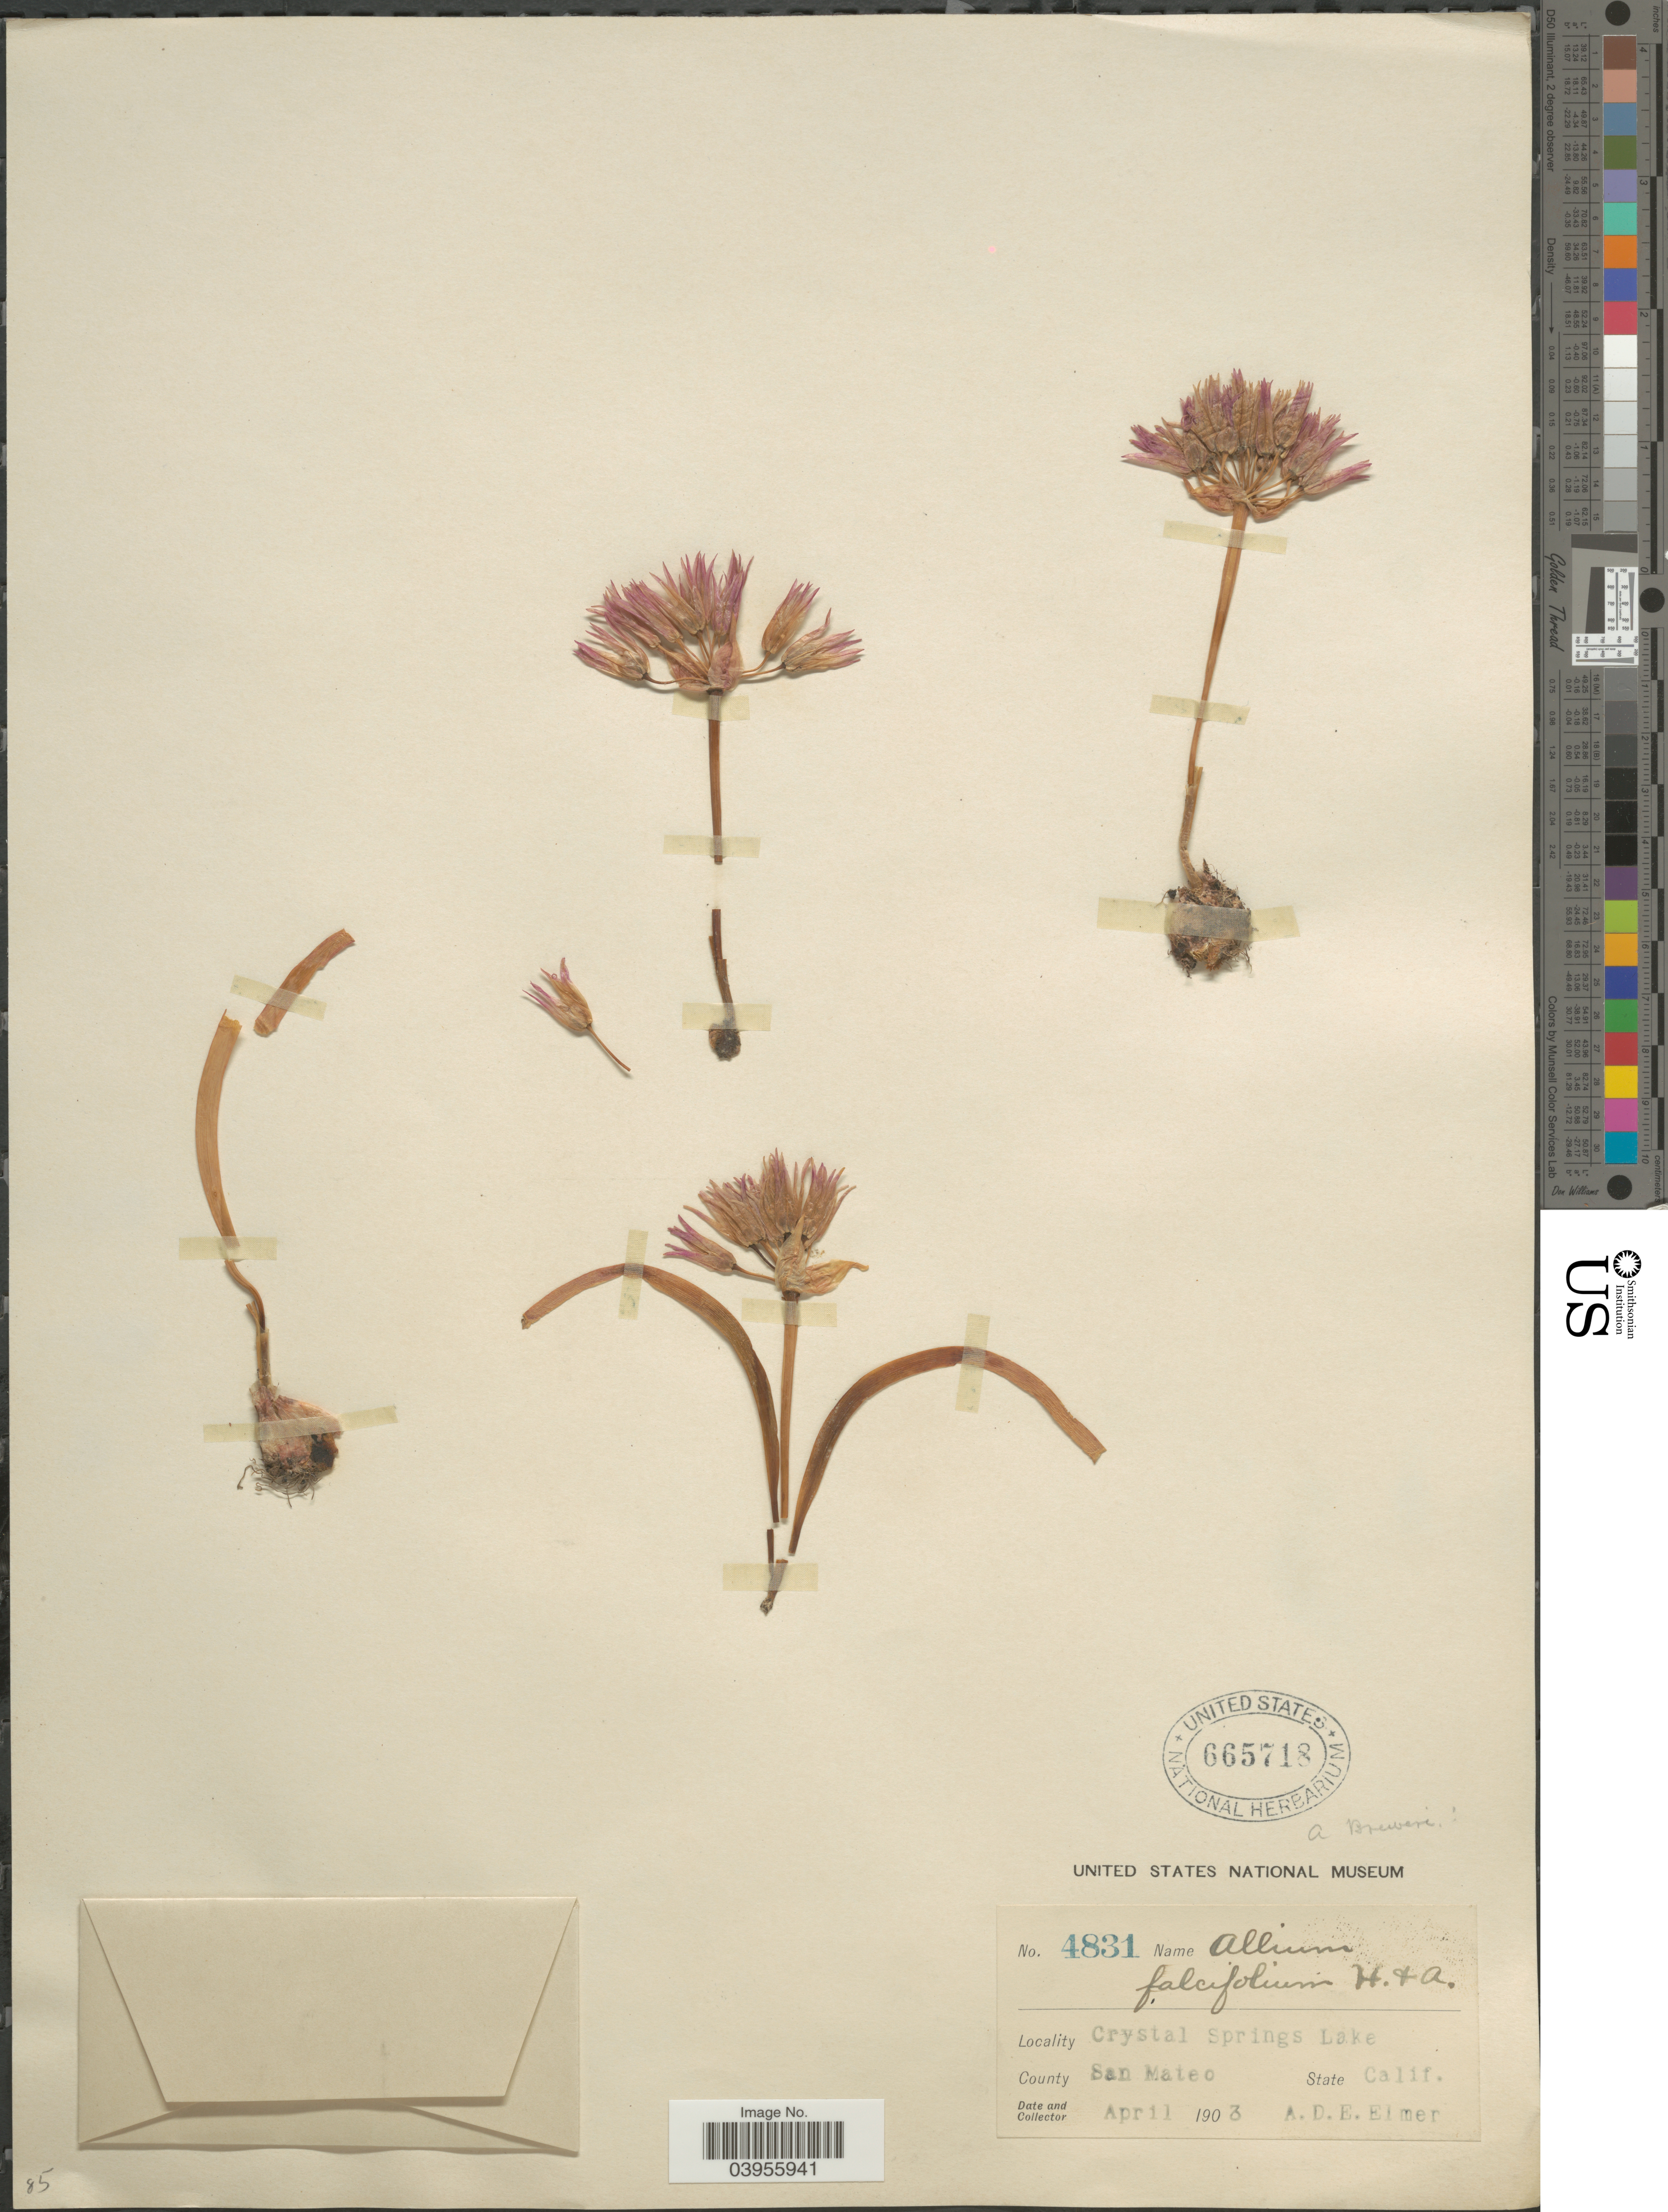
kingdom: Plantae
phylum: Tracheophyta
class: Liliopsida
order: Asparagales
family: Amaryllidaceae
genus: Allium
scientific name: Allium falcifolium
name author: Hook. & Arn.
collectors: A. D. E. Elmer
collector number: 4831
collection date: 1903-04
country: United States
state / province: California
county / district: San Mateo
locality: Crystal Springs Lake. County San Mateo.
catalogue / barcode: US 665718